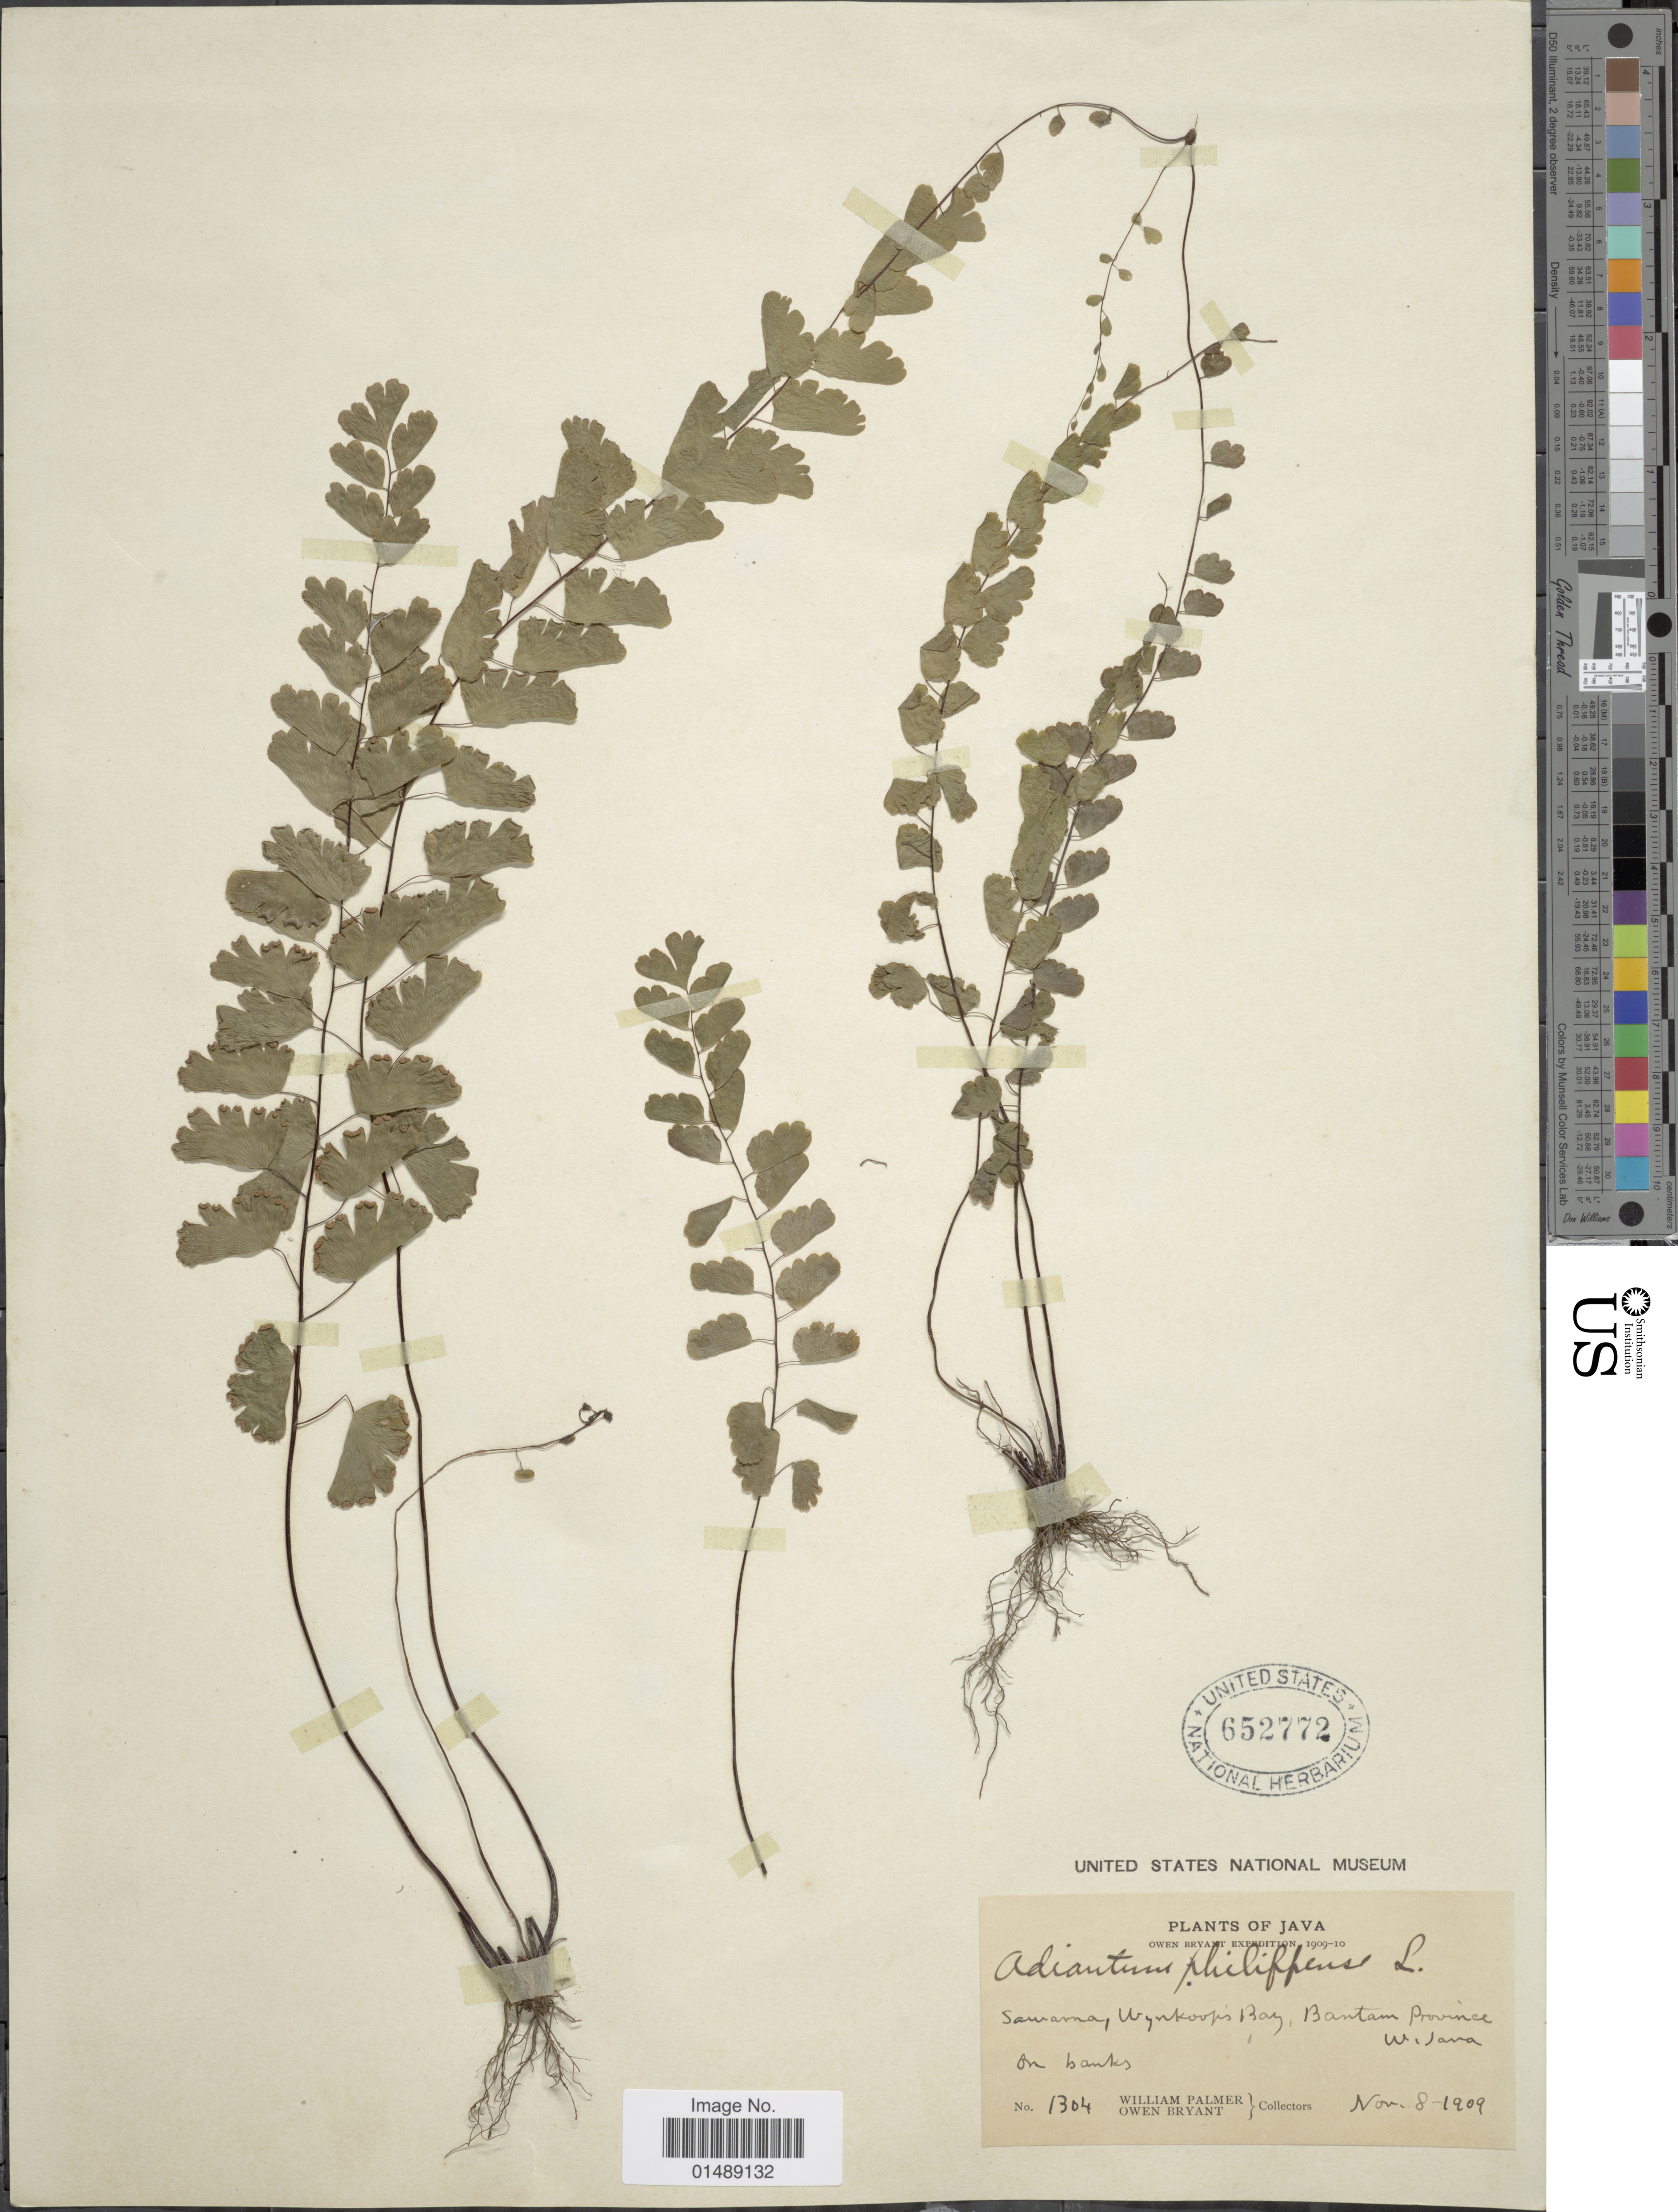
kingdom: Plantae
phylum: Tracheophyta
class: Polypodiopsida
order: Polypodiales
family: Pteridaceae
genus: Adiantum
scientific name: Adiantum philippense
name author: L.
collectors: W. Palmer & O. Bryant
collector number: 1304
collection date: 1909-11-08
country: Indonesia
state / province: Java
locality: Sawama, Wynkoops Bay, Bantam Province, W. Java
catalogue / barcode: US 652772